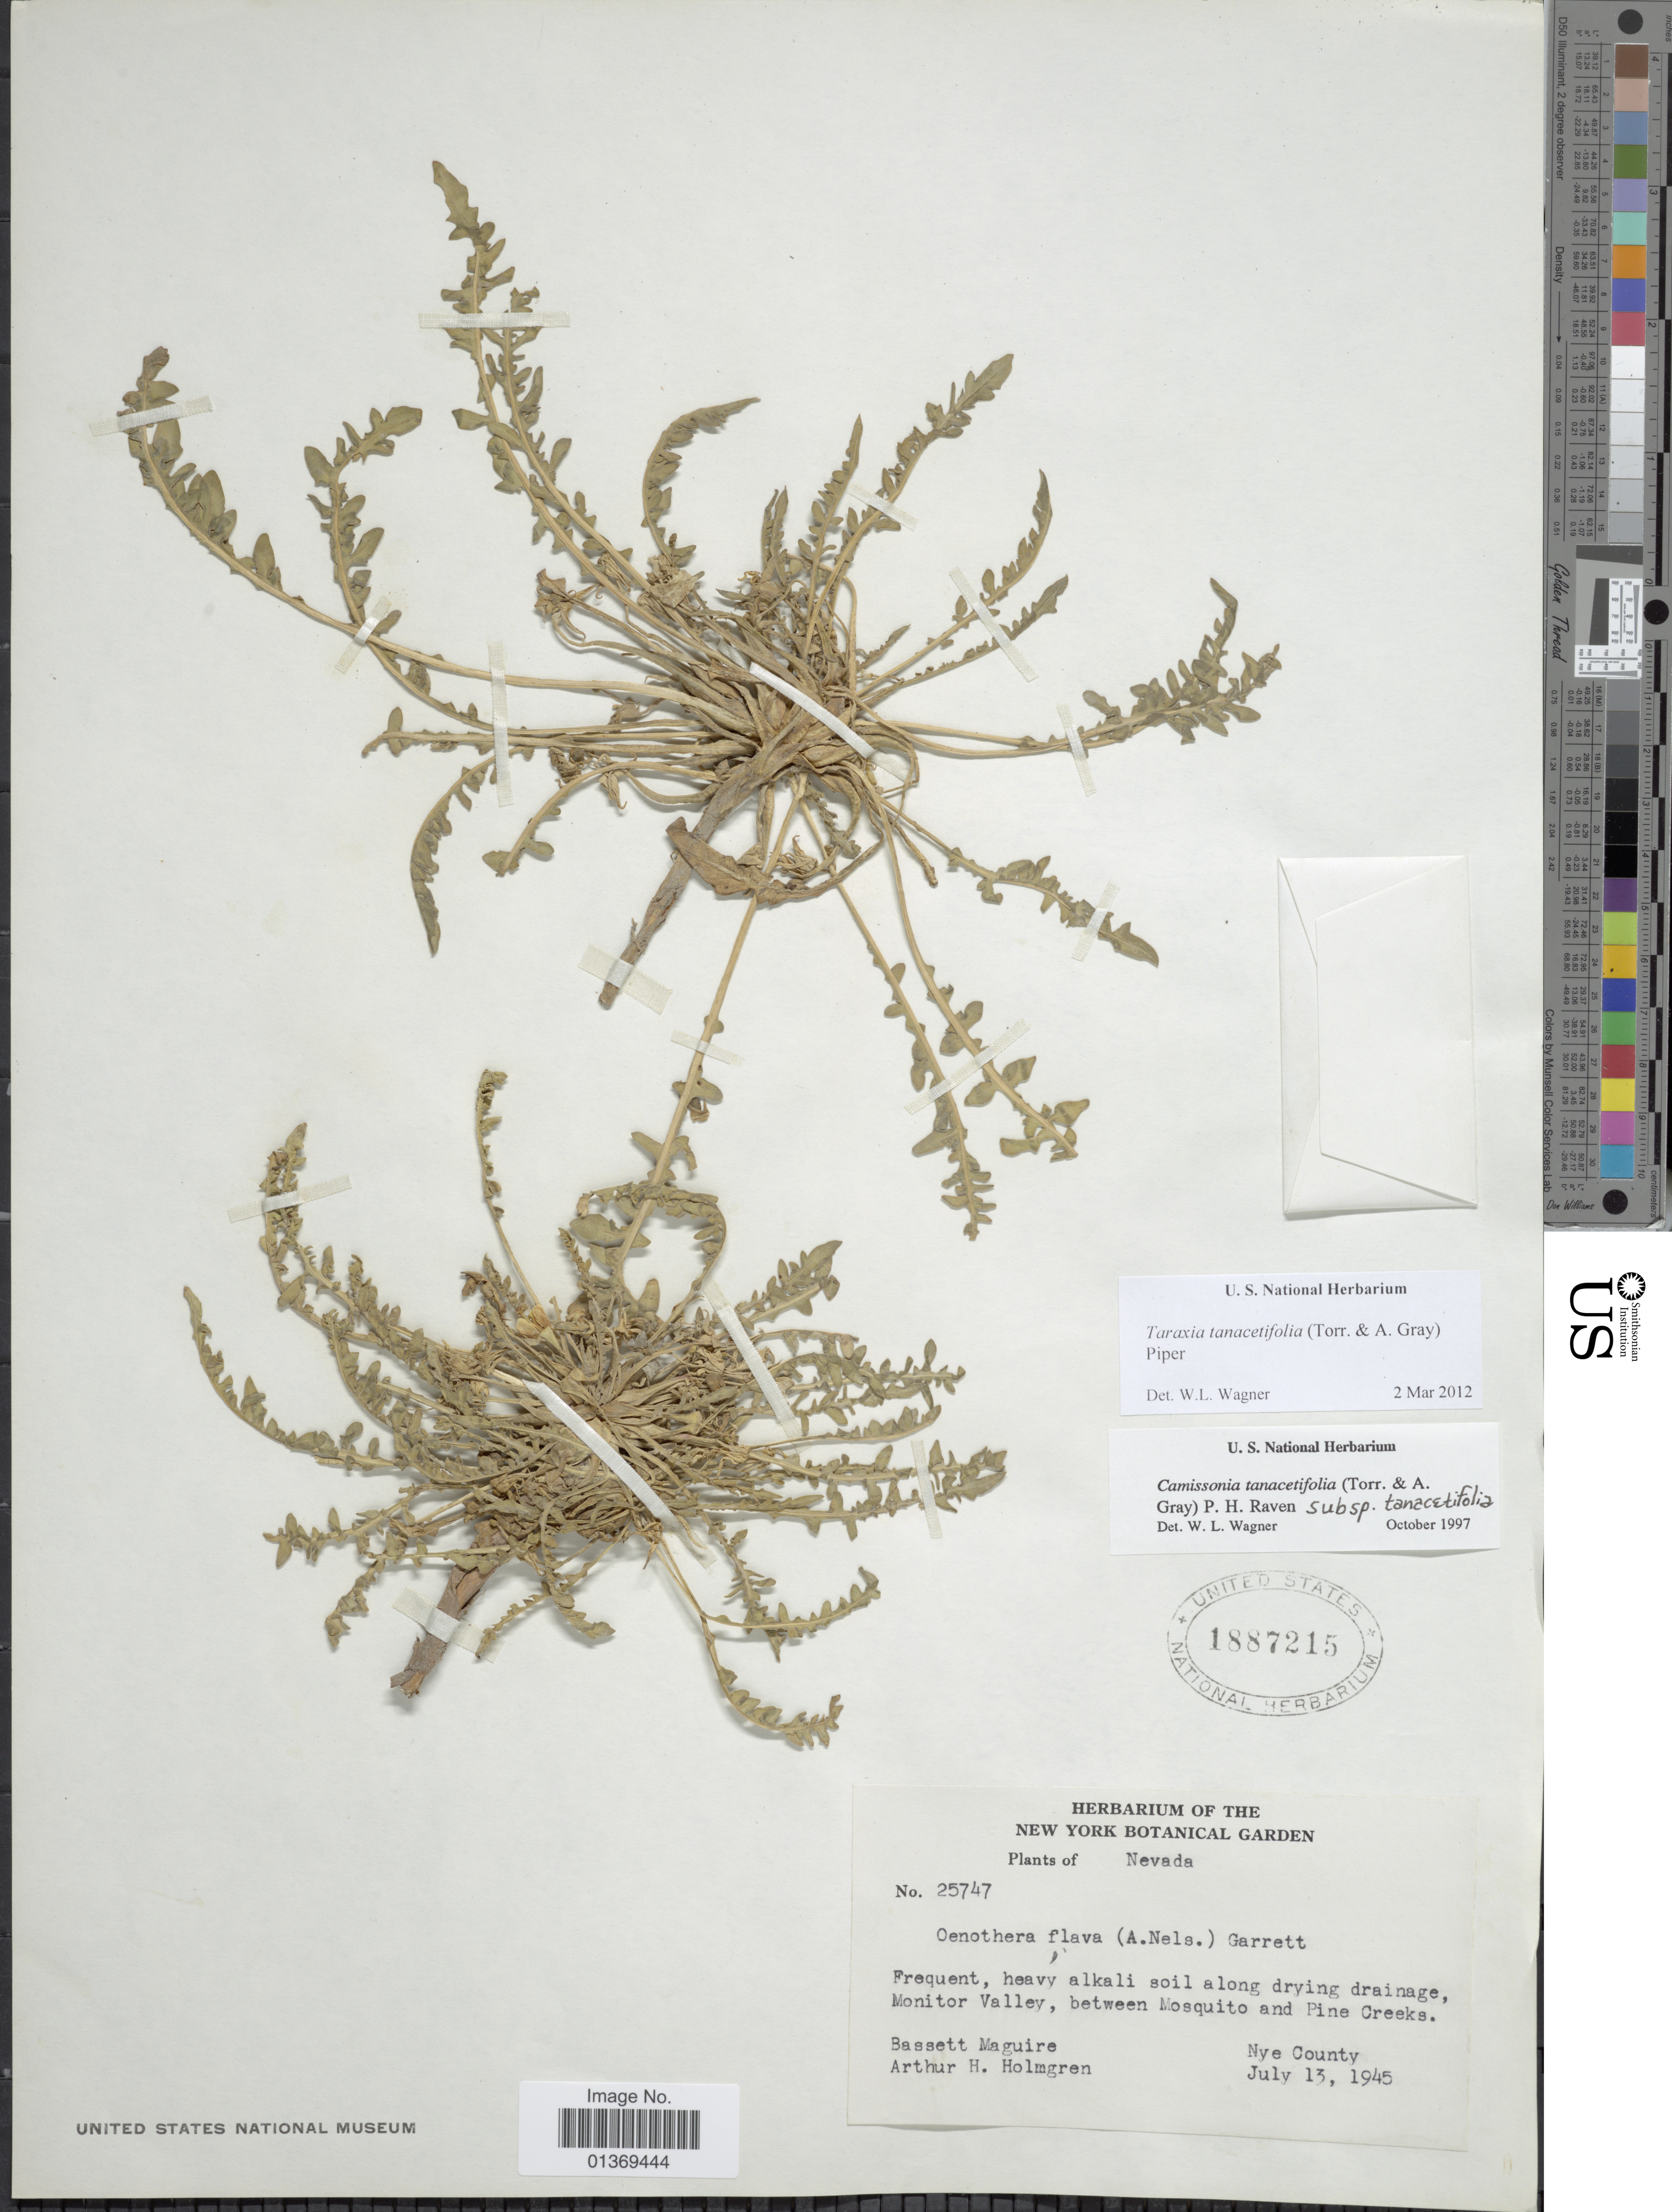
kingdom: Plantae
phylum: Tracheophyta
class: Magnoliopsida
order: Myrtales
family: Onagraceae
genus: Taraxia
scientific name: Taraxia tanacetifolia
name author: (Torr. & A. Gray) Piper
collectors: B. Maguire & A. H. Holmgren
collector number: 25747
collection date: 1945-07-13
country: United States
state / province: Nevada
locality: Monitor Valley, between Mosquito and Pine Creeks, Nye County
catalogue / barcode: US 1887215